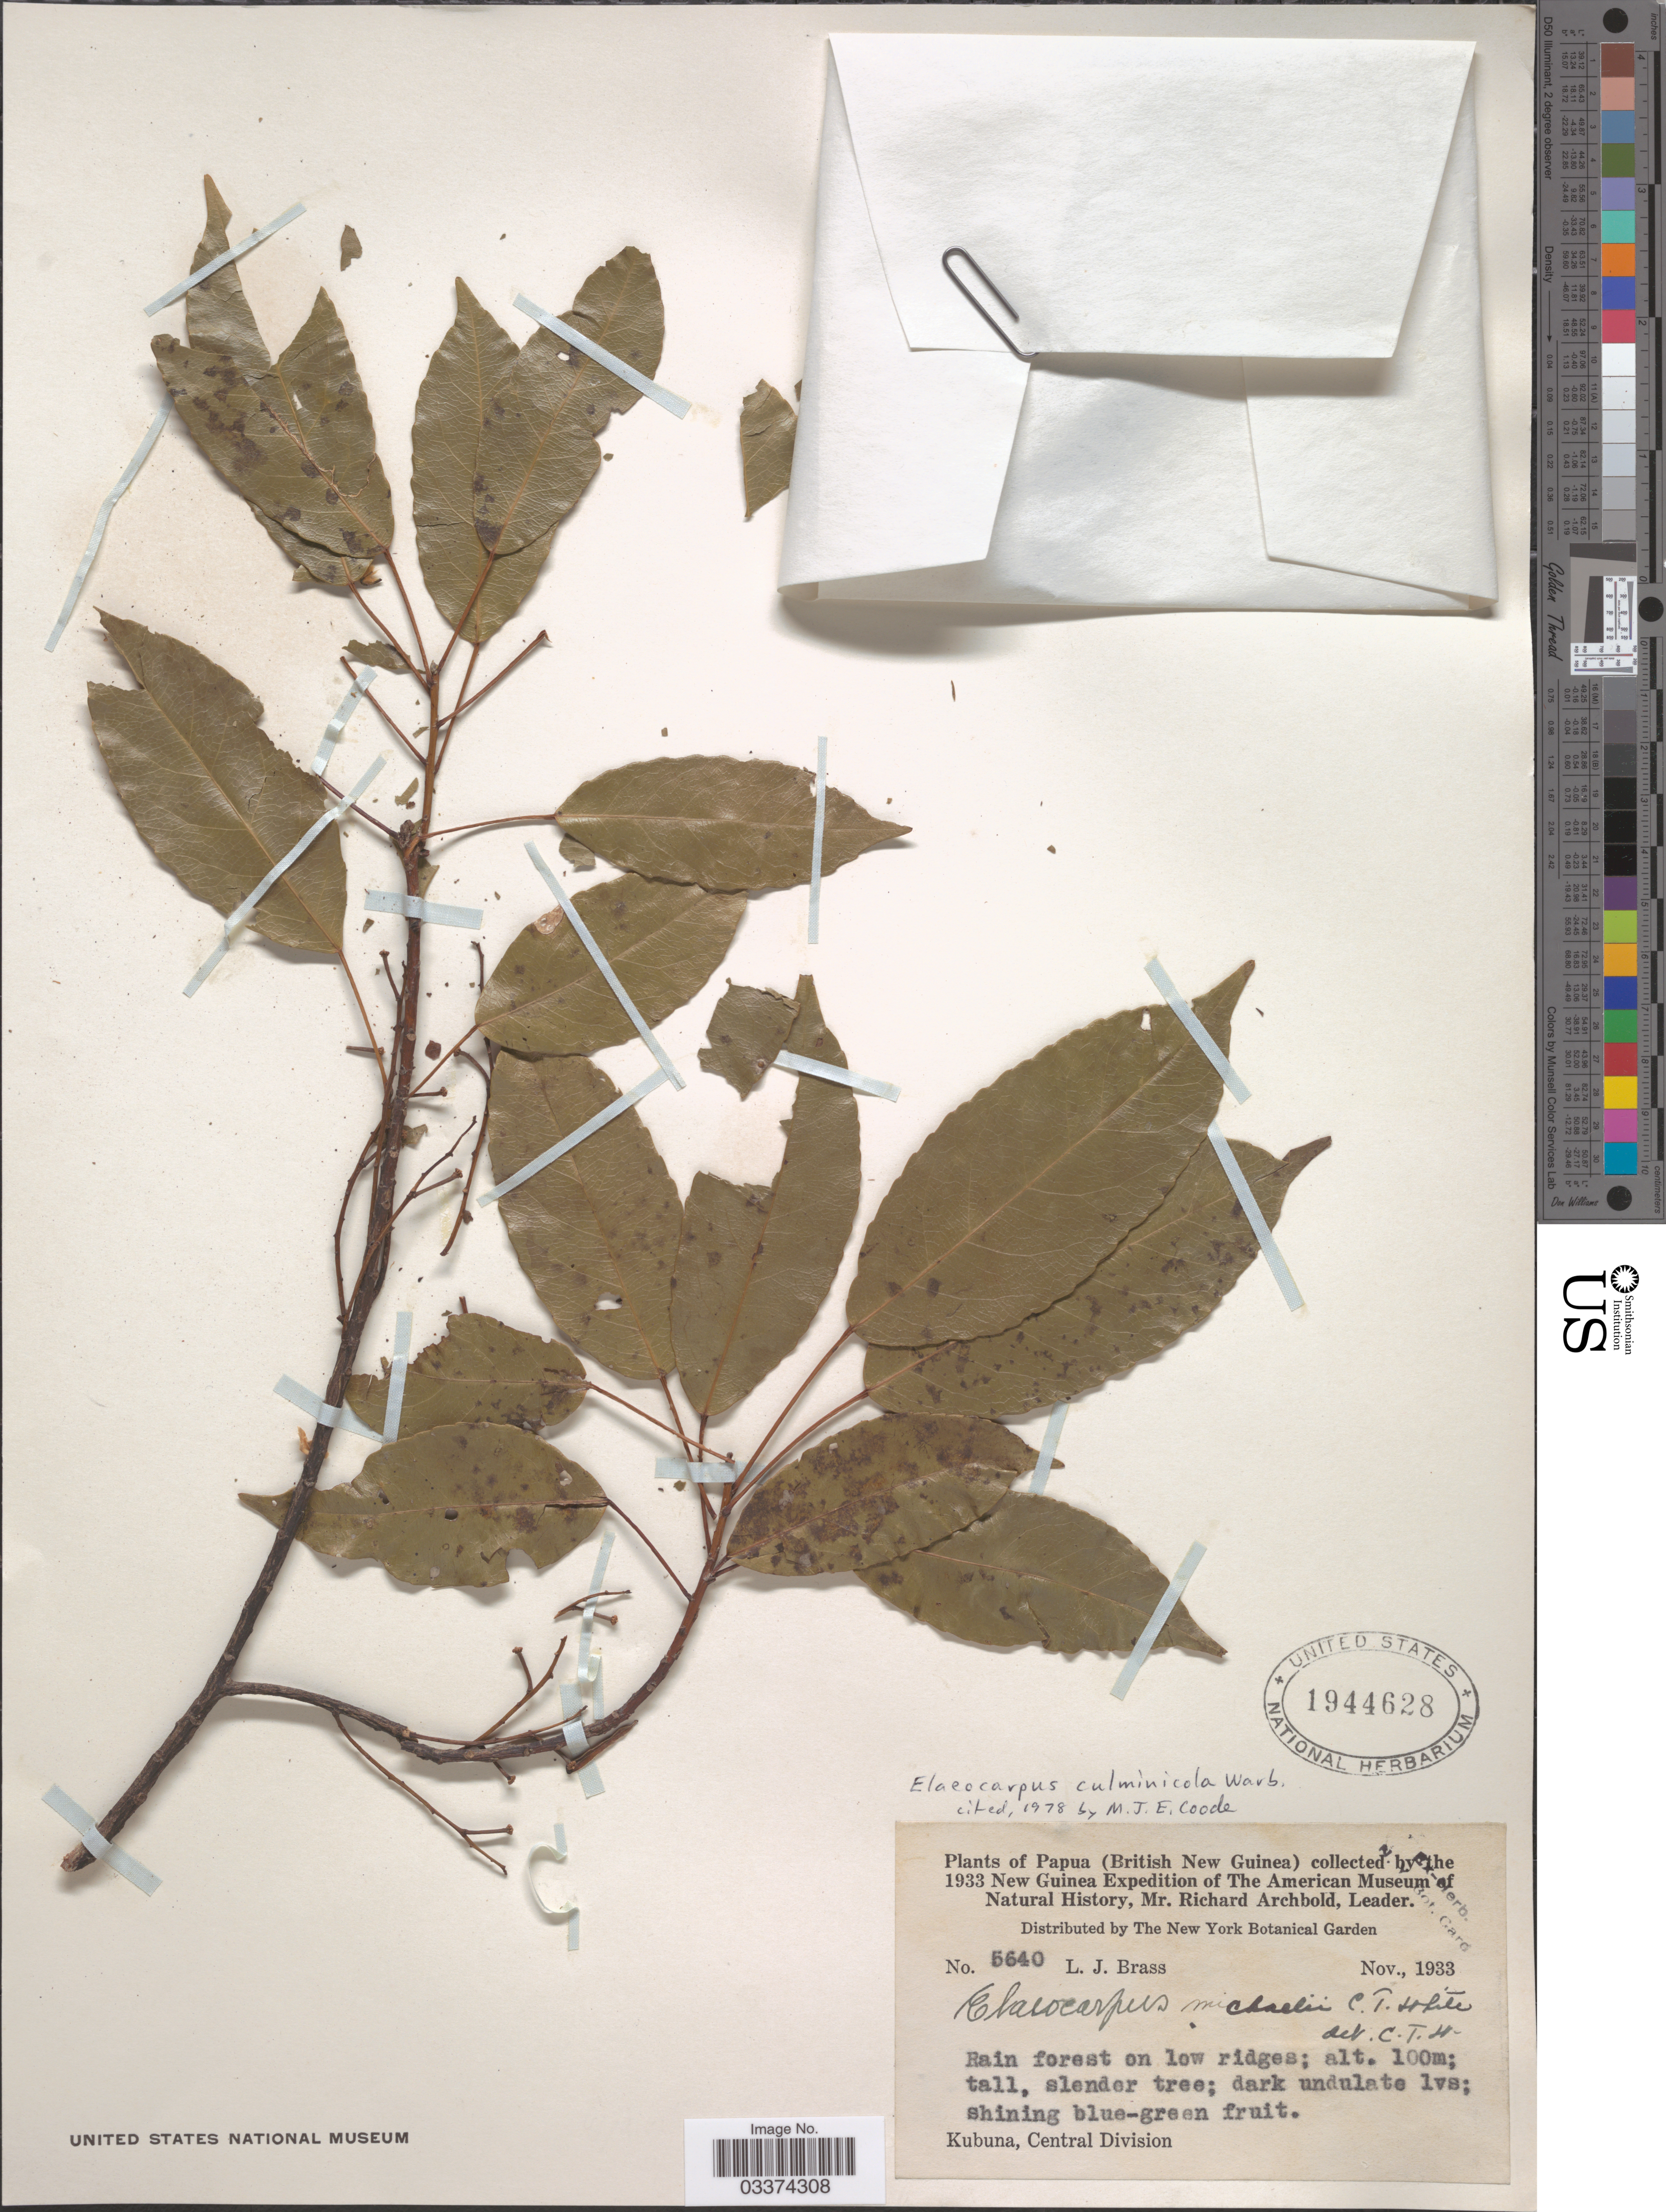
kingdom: Plantae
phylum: Tracheophyta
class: Magnoliopsida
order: Oxalidales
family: Elaeocarpaceae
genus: Elaeocarpus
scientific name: Elaeocarpus culminicola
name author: Warb.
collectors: L. J. Brass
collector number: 5640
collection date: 1933-11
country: Papua New Guinea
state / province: Central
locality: Papua (British New Guinea), Kubuna, Central Division.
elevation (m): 100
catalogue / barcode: US 1944628